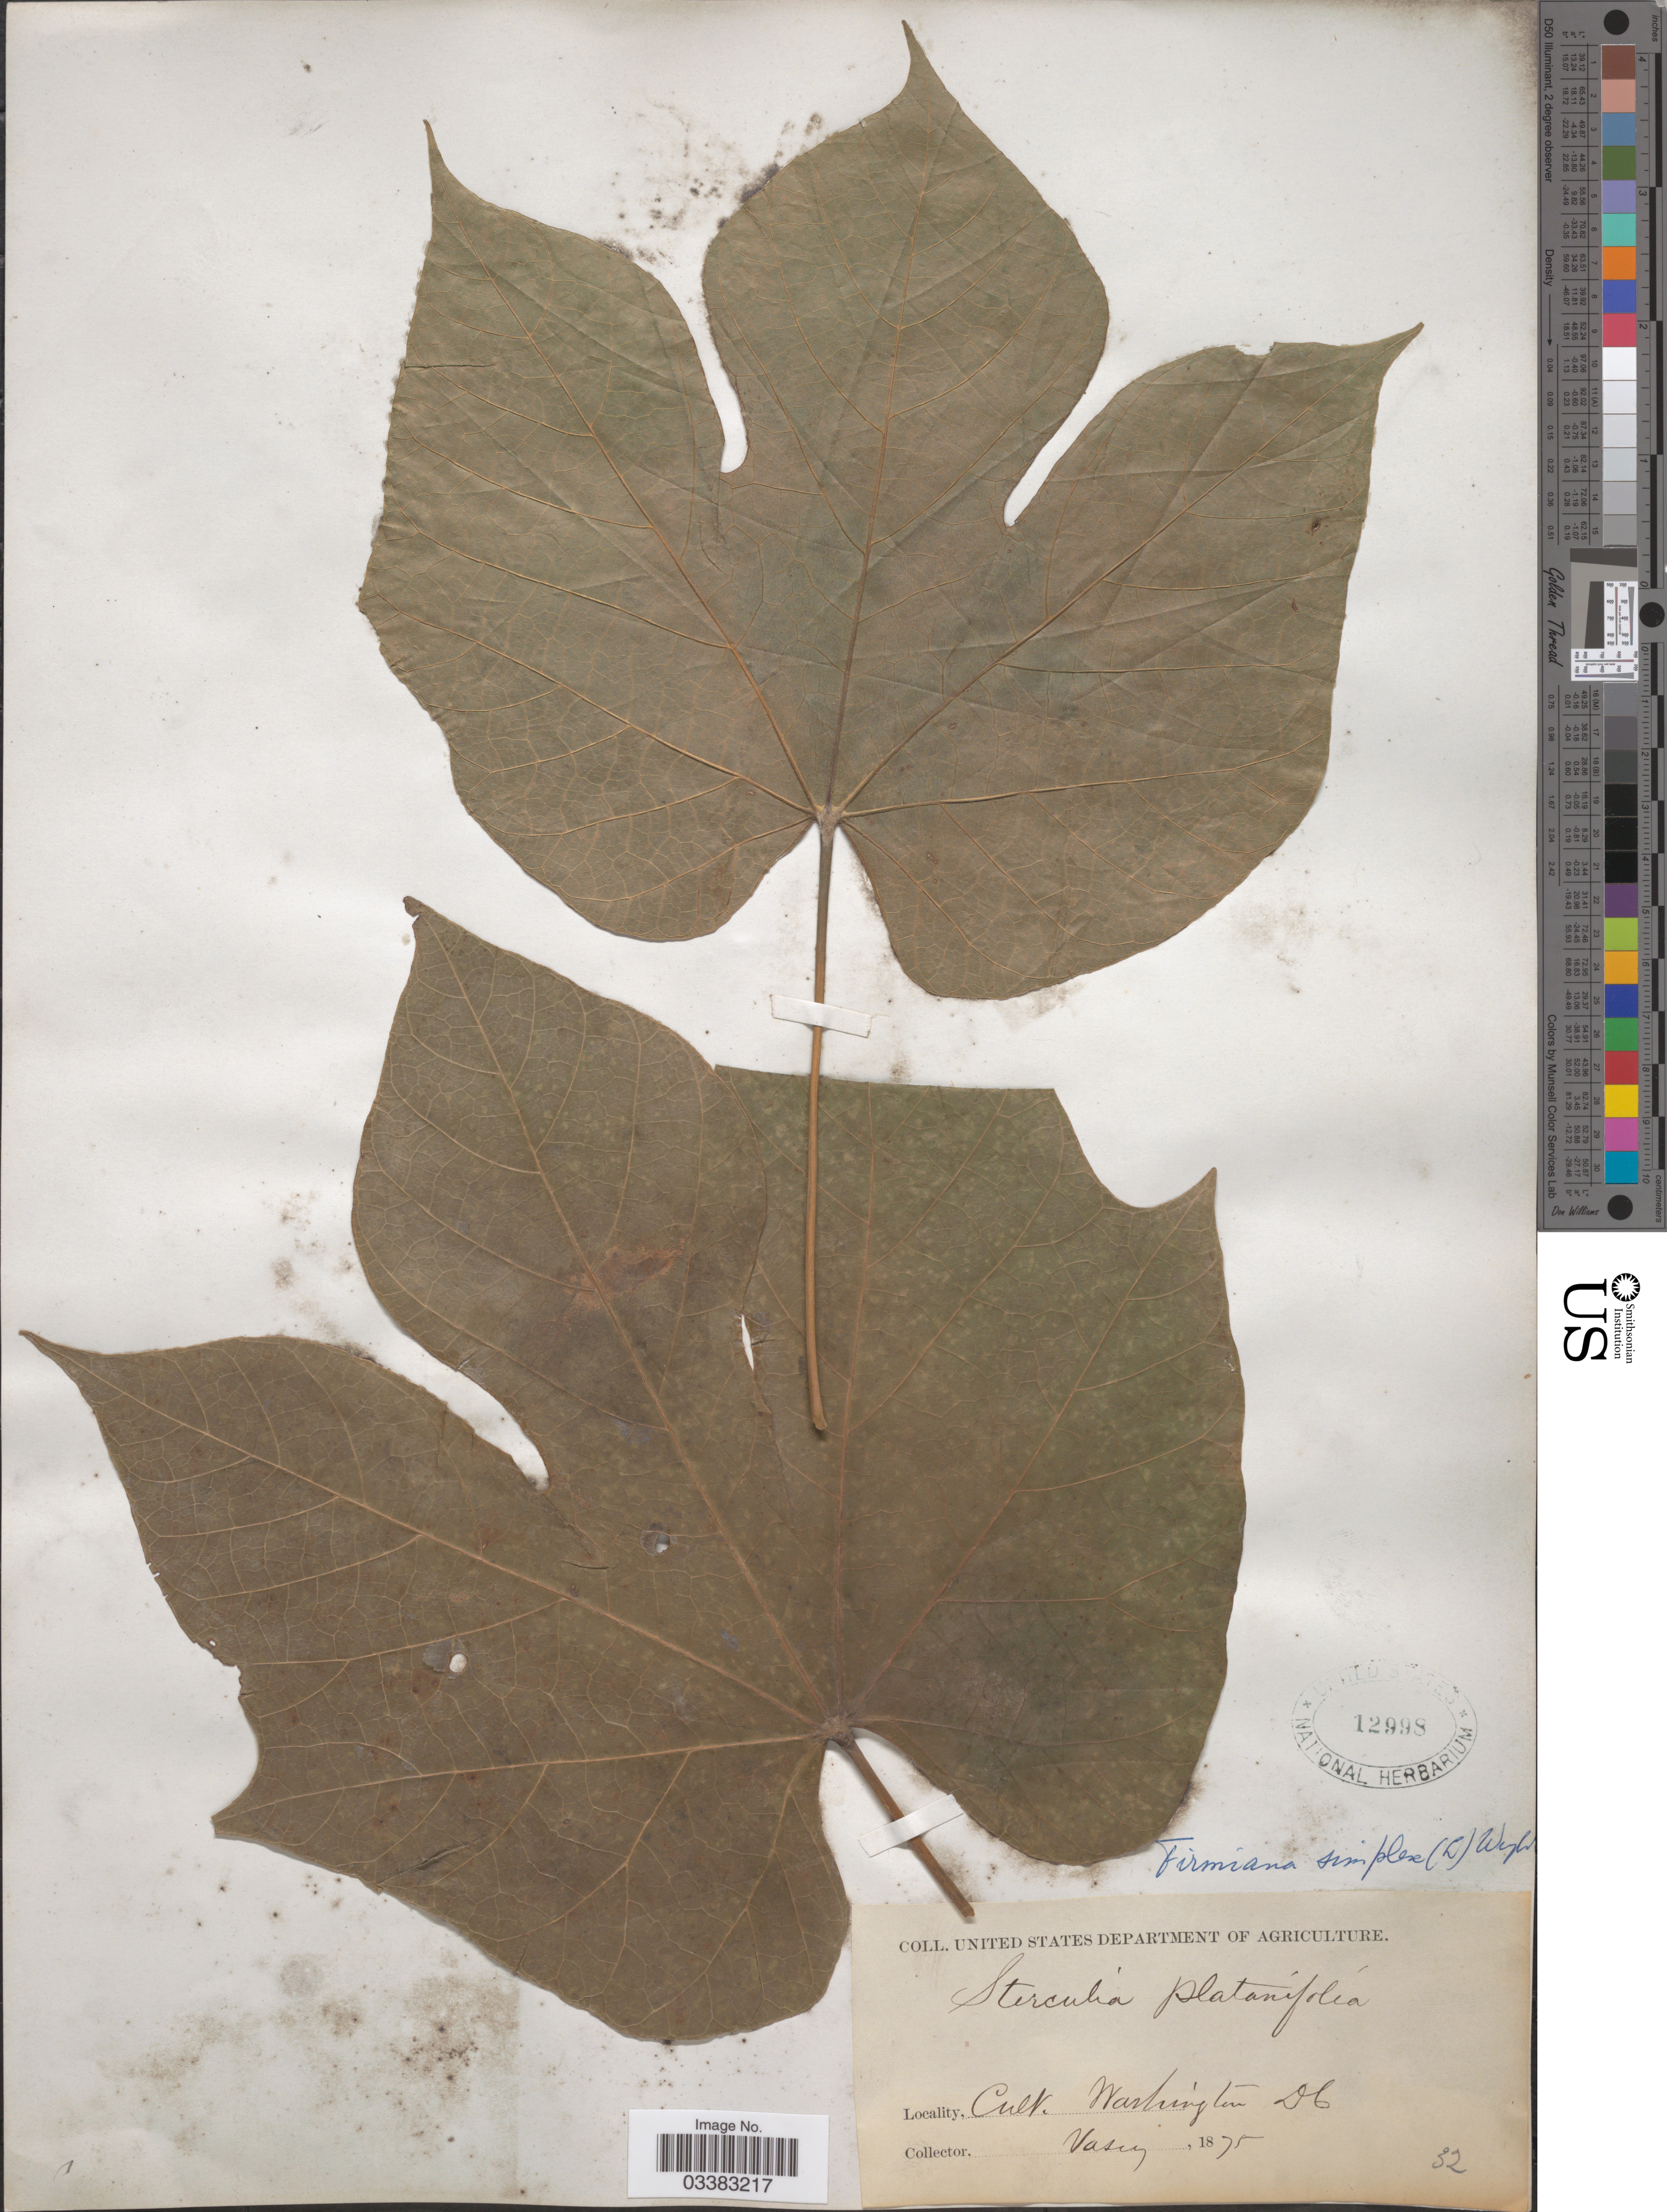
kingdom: Plantae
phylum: Tracheophyta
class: Magnoliopsida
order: Malvales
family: Malvaceae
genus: Firmiana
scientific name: Firmiana simplex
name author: (L.) W. Wight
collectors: Vasey, --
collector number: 32?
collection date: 1875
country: United States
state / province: District of Columbia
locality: Washington, D.C.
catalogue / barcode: US 12998